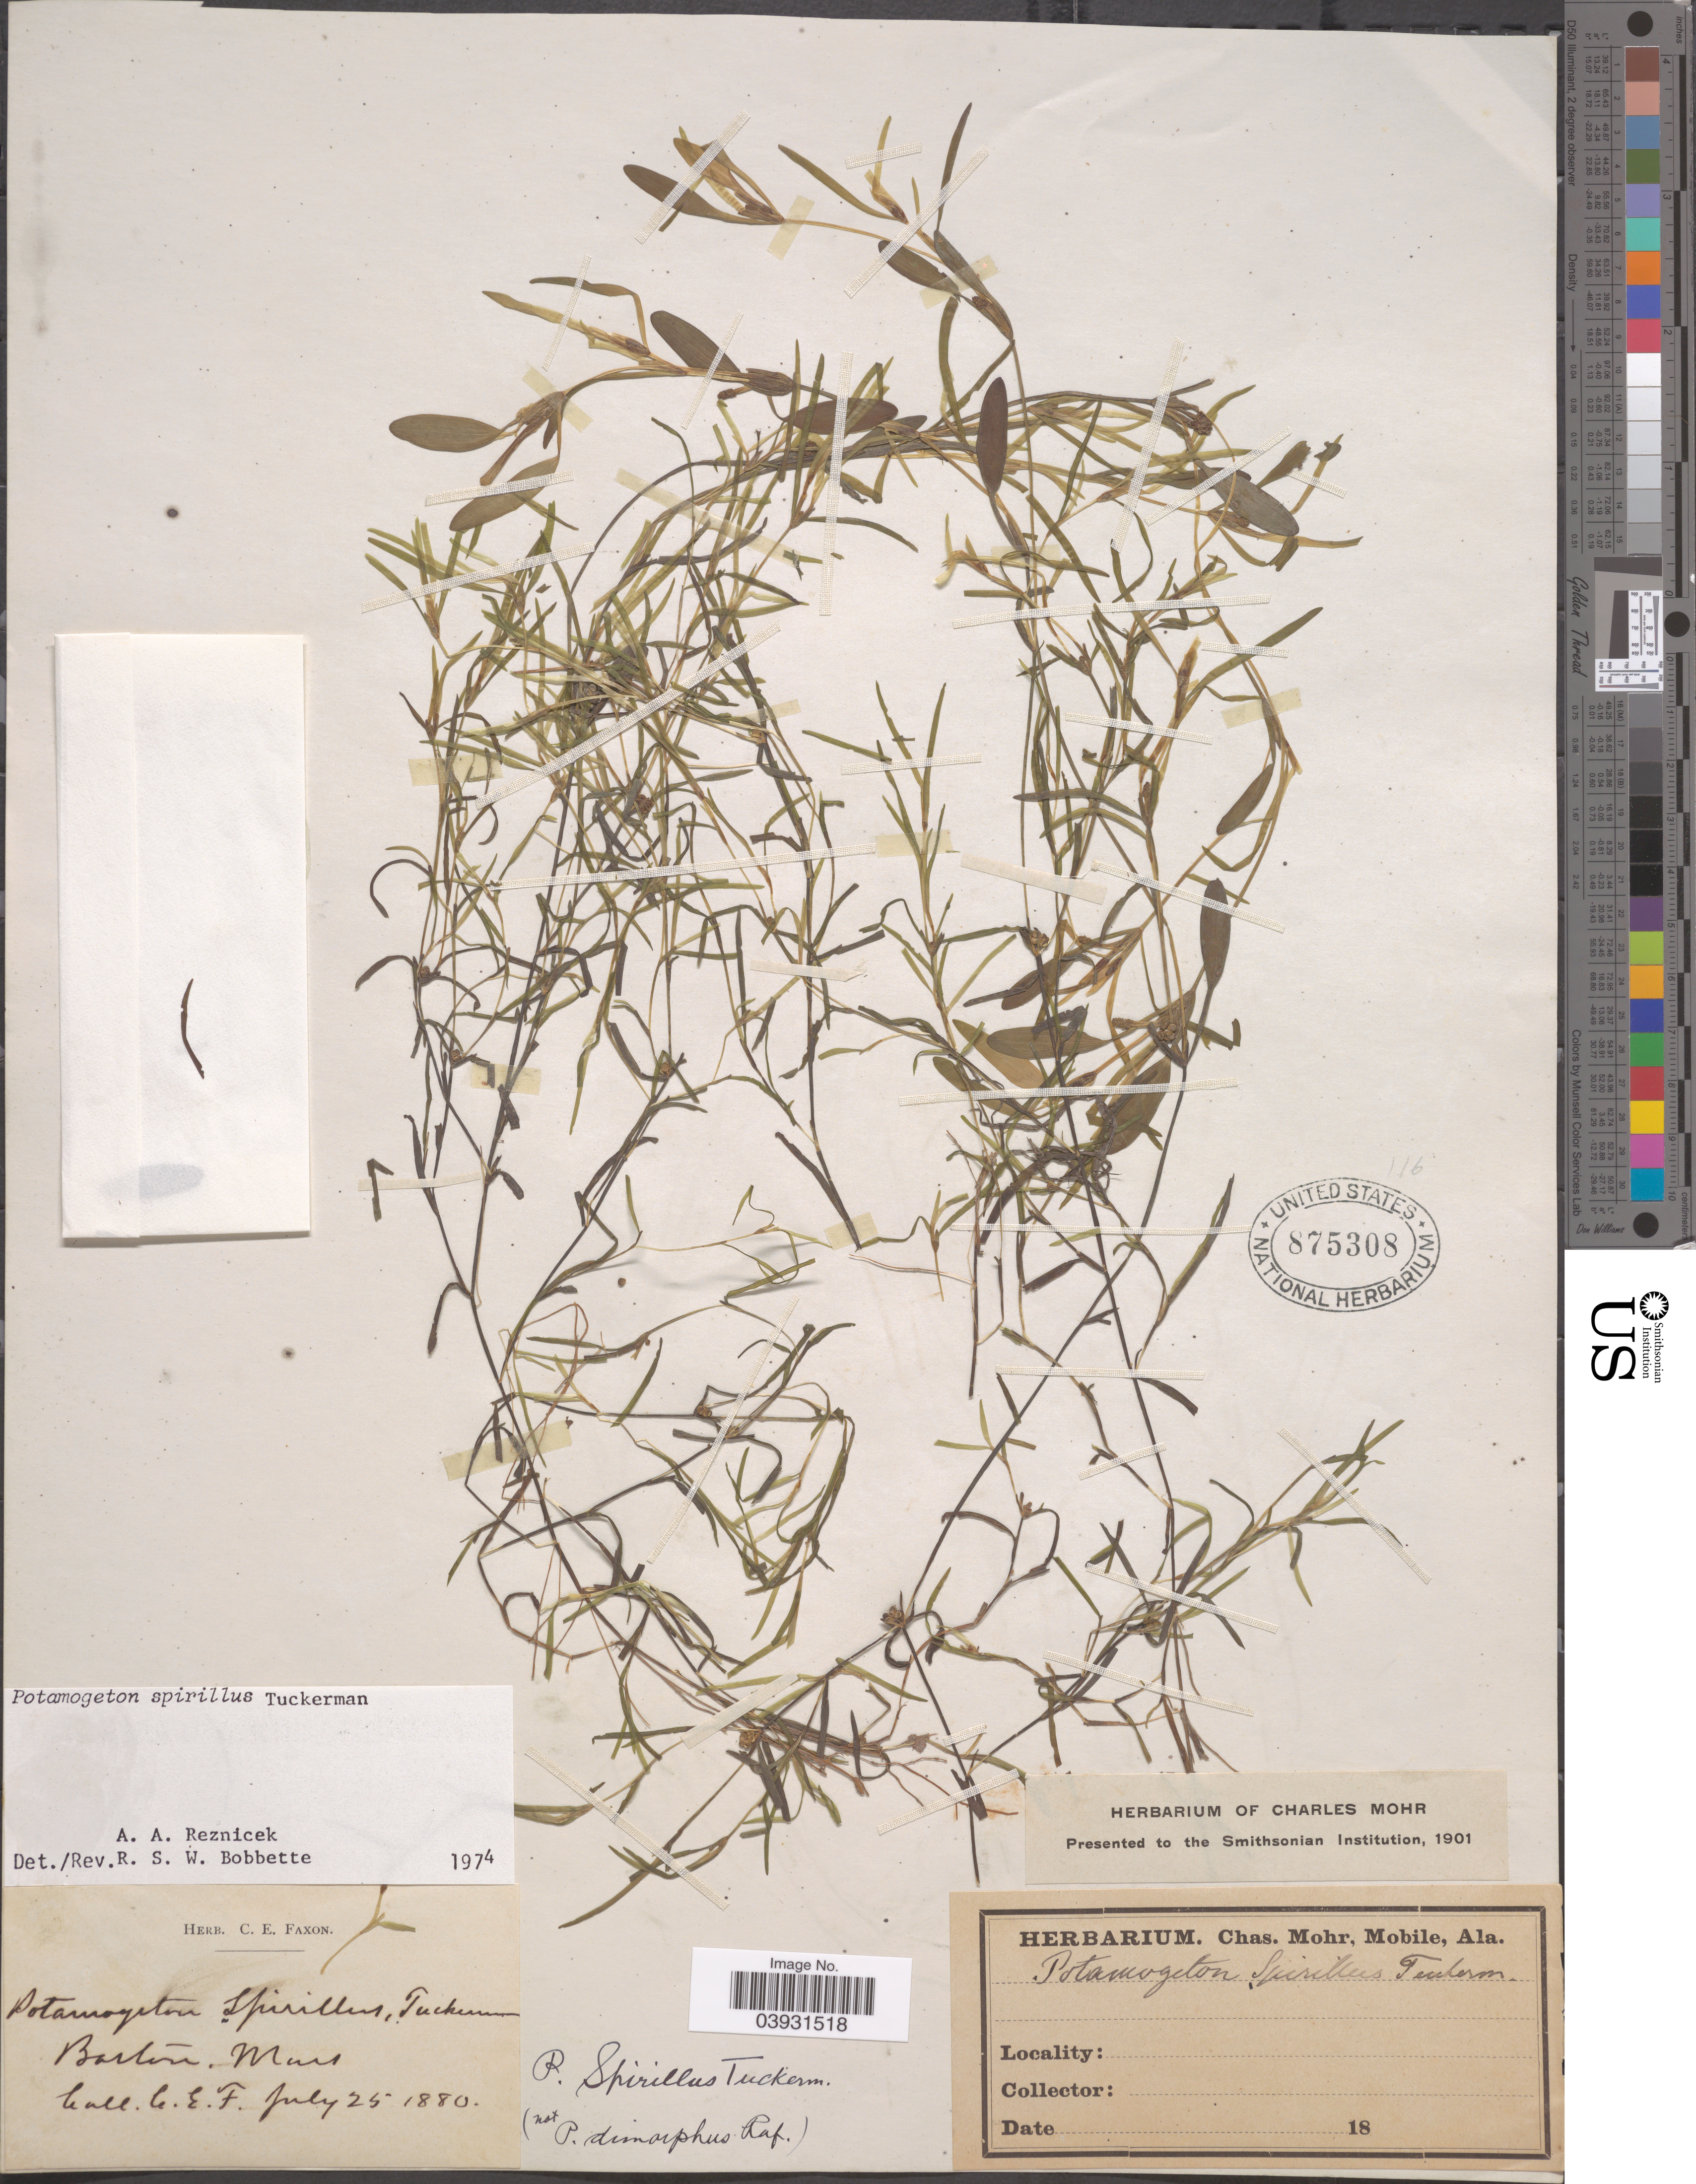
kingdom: Plantae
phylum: Tracheophyta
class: Liliopsida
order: Alismatales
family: Potamogetonaceae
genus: Potamogeton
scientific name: Potamogeton spirillus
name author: Tuck.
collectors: C. Faxon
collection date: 1880-07-25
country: United States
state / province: Massachusetts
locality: Barton.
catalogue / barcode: US 875308